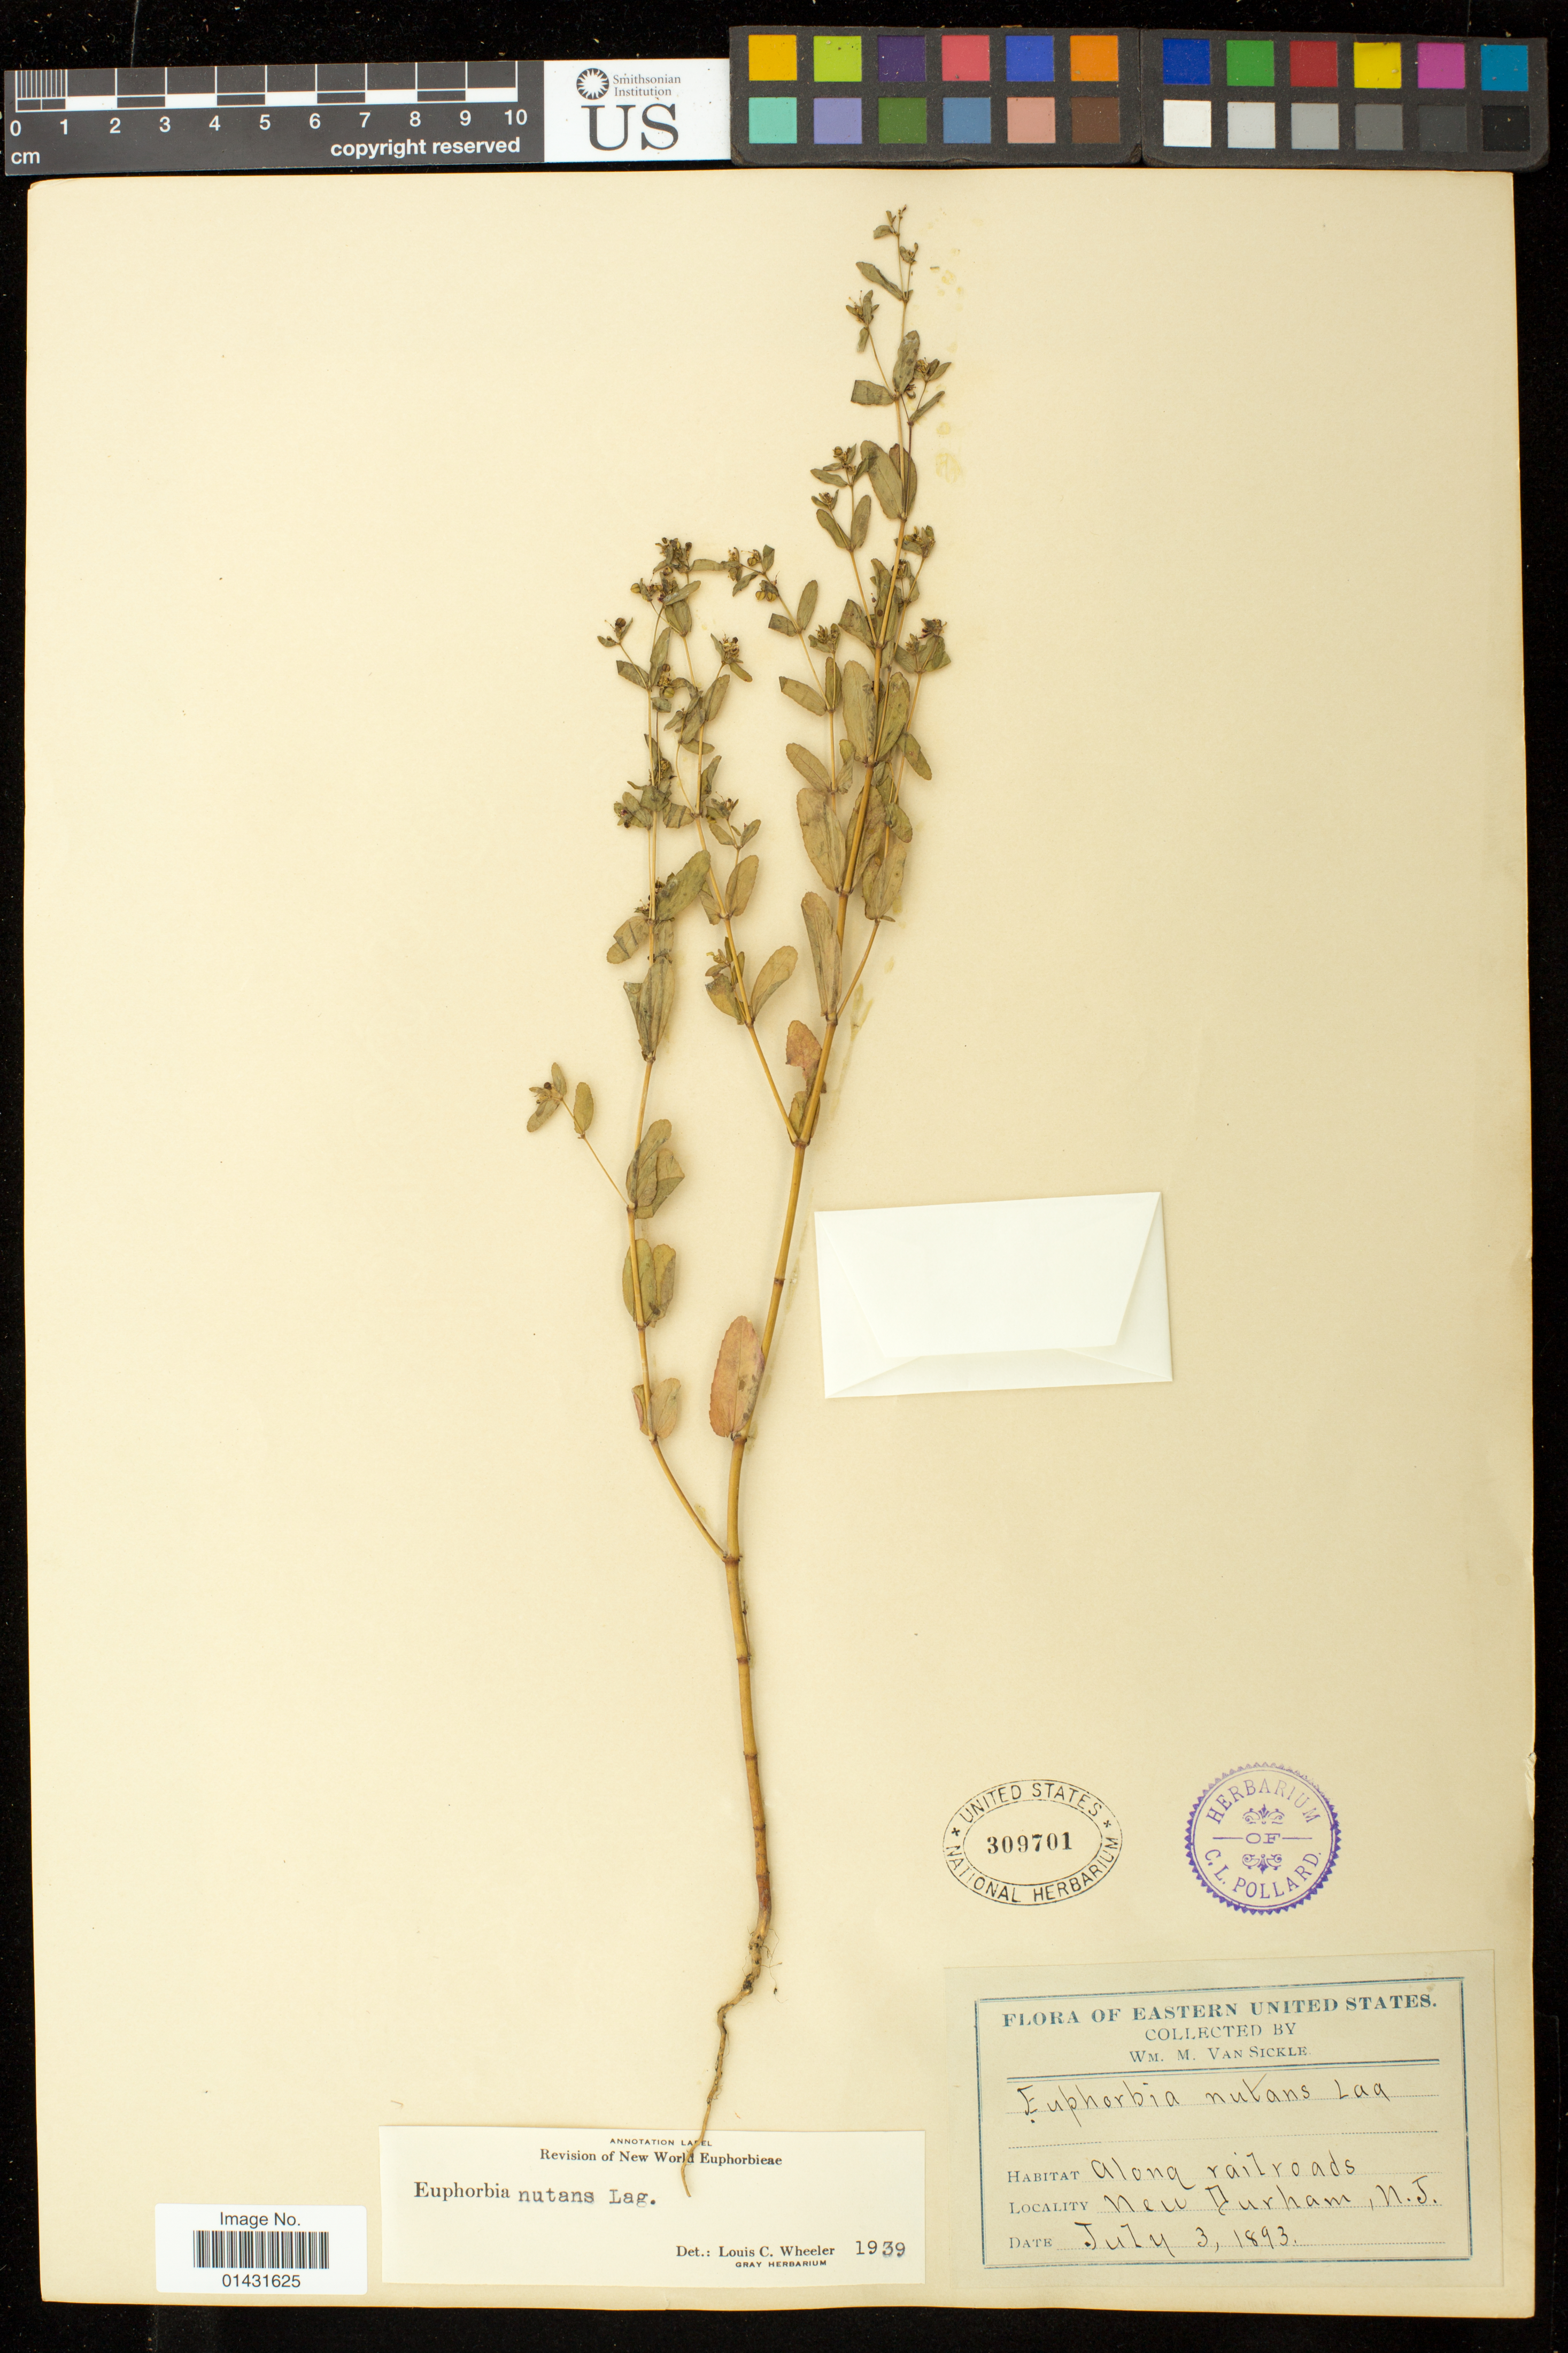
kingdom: Plantae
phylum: Tracheophyta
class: Magnoliopsida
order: Malpighiales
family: Euphorbiaceae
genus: Euphorbia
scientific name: Euphorbia hypericifolia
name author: L.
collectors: W. M. Van Sickle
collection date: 1893-07-03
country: United States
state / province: New Jersey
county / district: Hudson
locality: New Durham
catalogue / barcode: US 309701